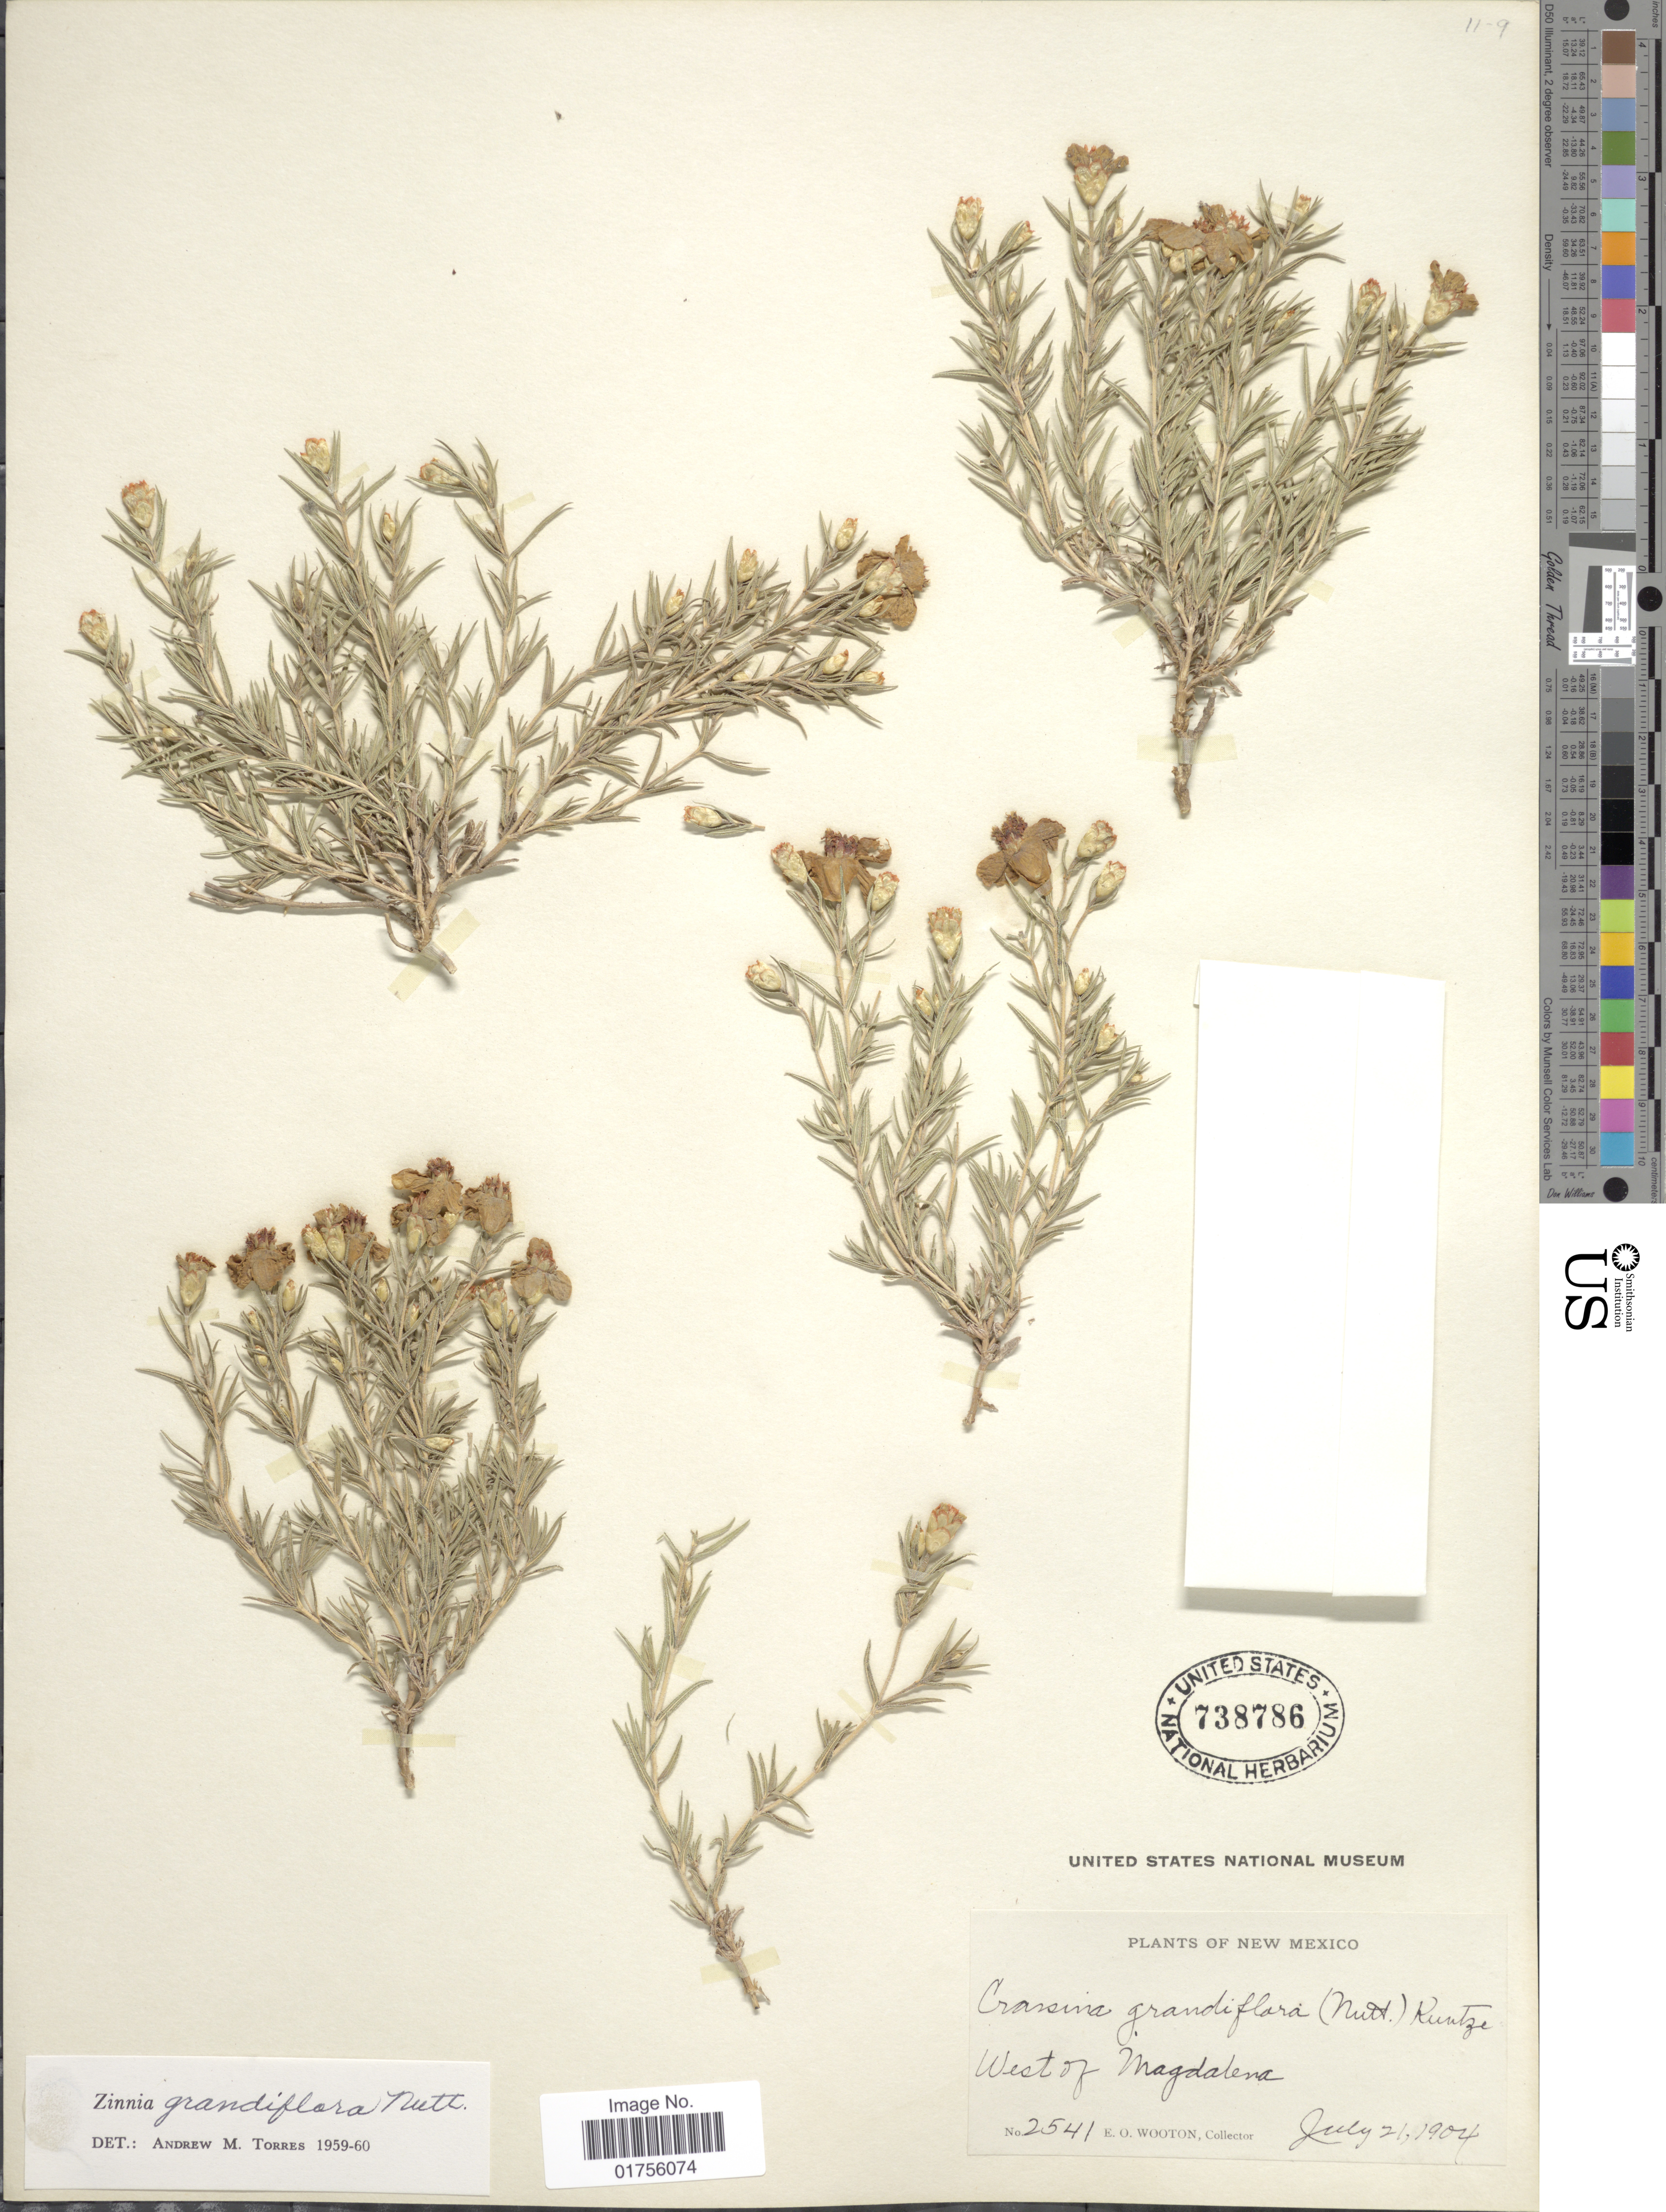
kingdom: Plantae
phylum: Tracheophyta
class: Magnoliopsida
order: Asterales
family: Asteraceae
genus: Zinnia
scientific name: Zinnia grandiflora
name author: Nutt.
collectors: E. O. Wooton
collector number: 2541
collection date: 1904-07-21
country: United States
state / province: New Mexico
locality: West of Magdalena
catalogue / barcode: US 738786